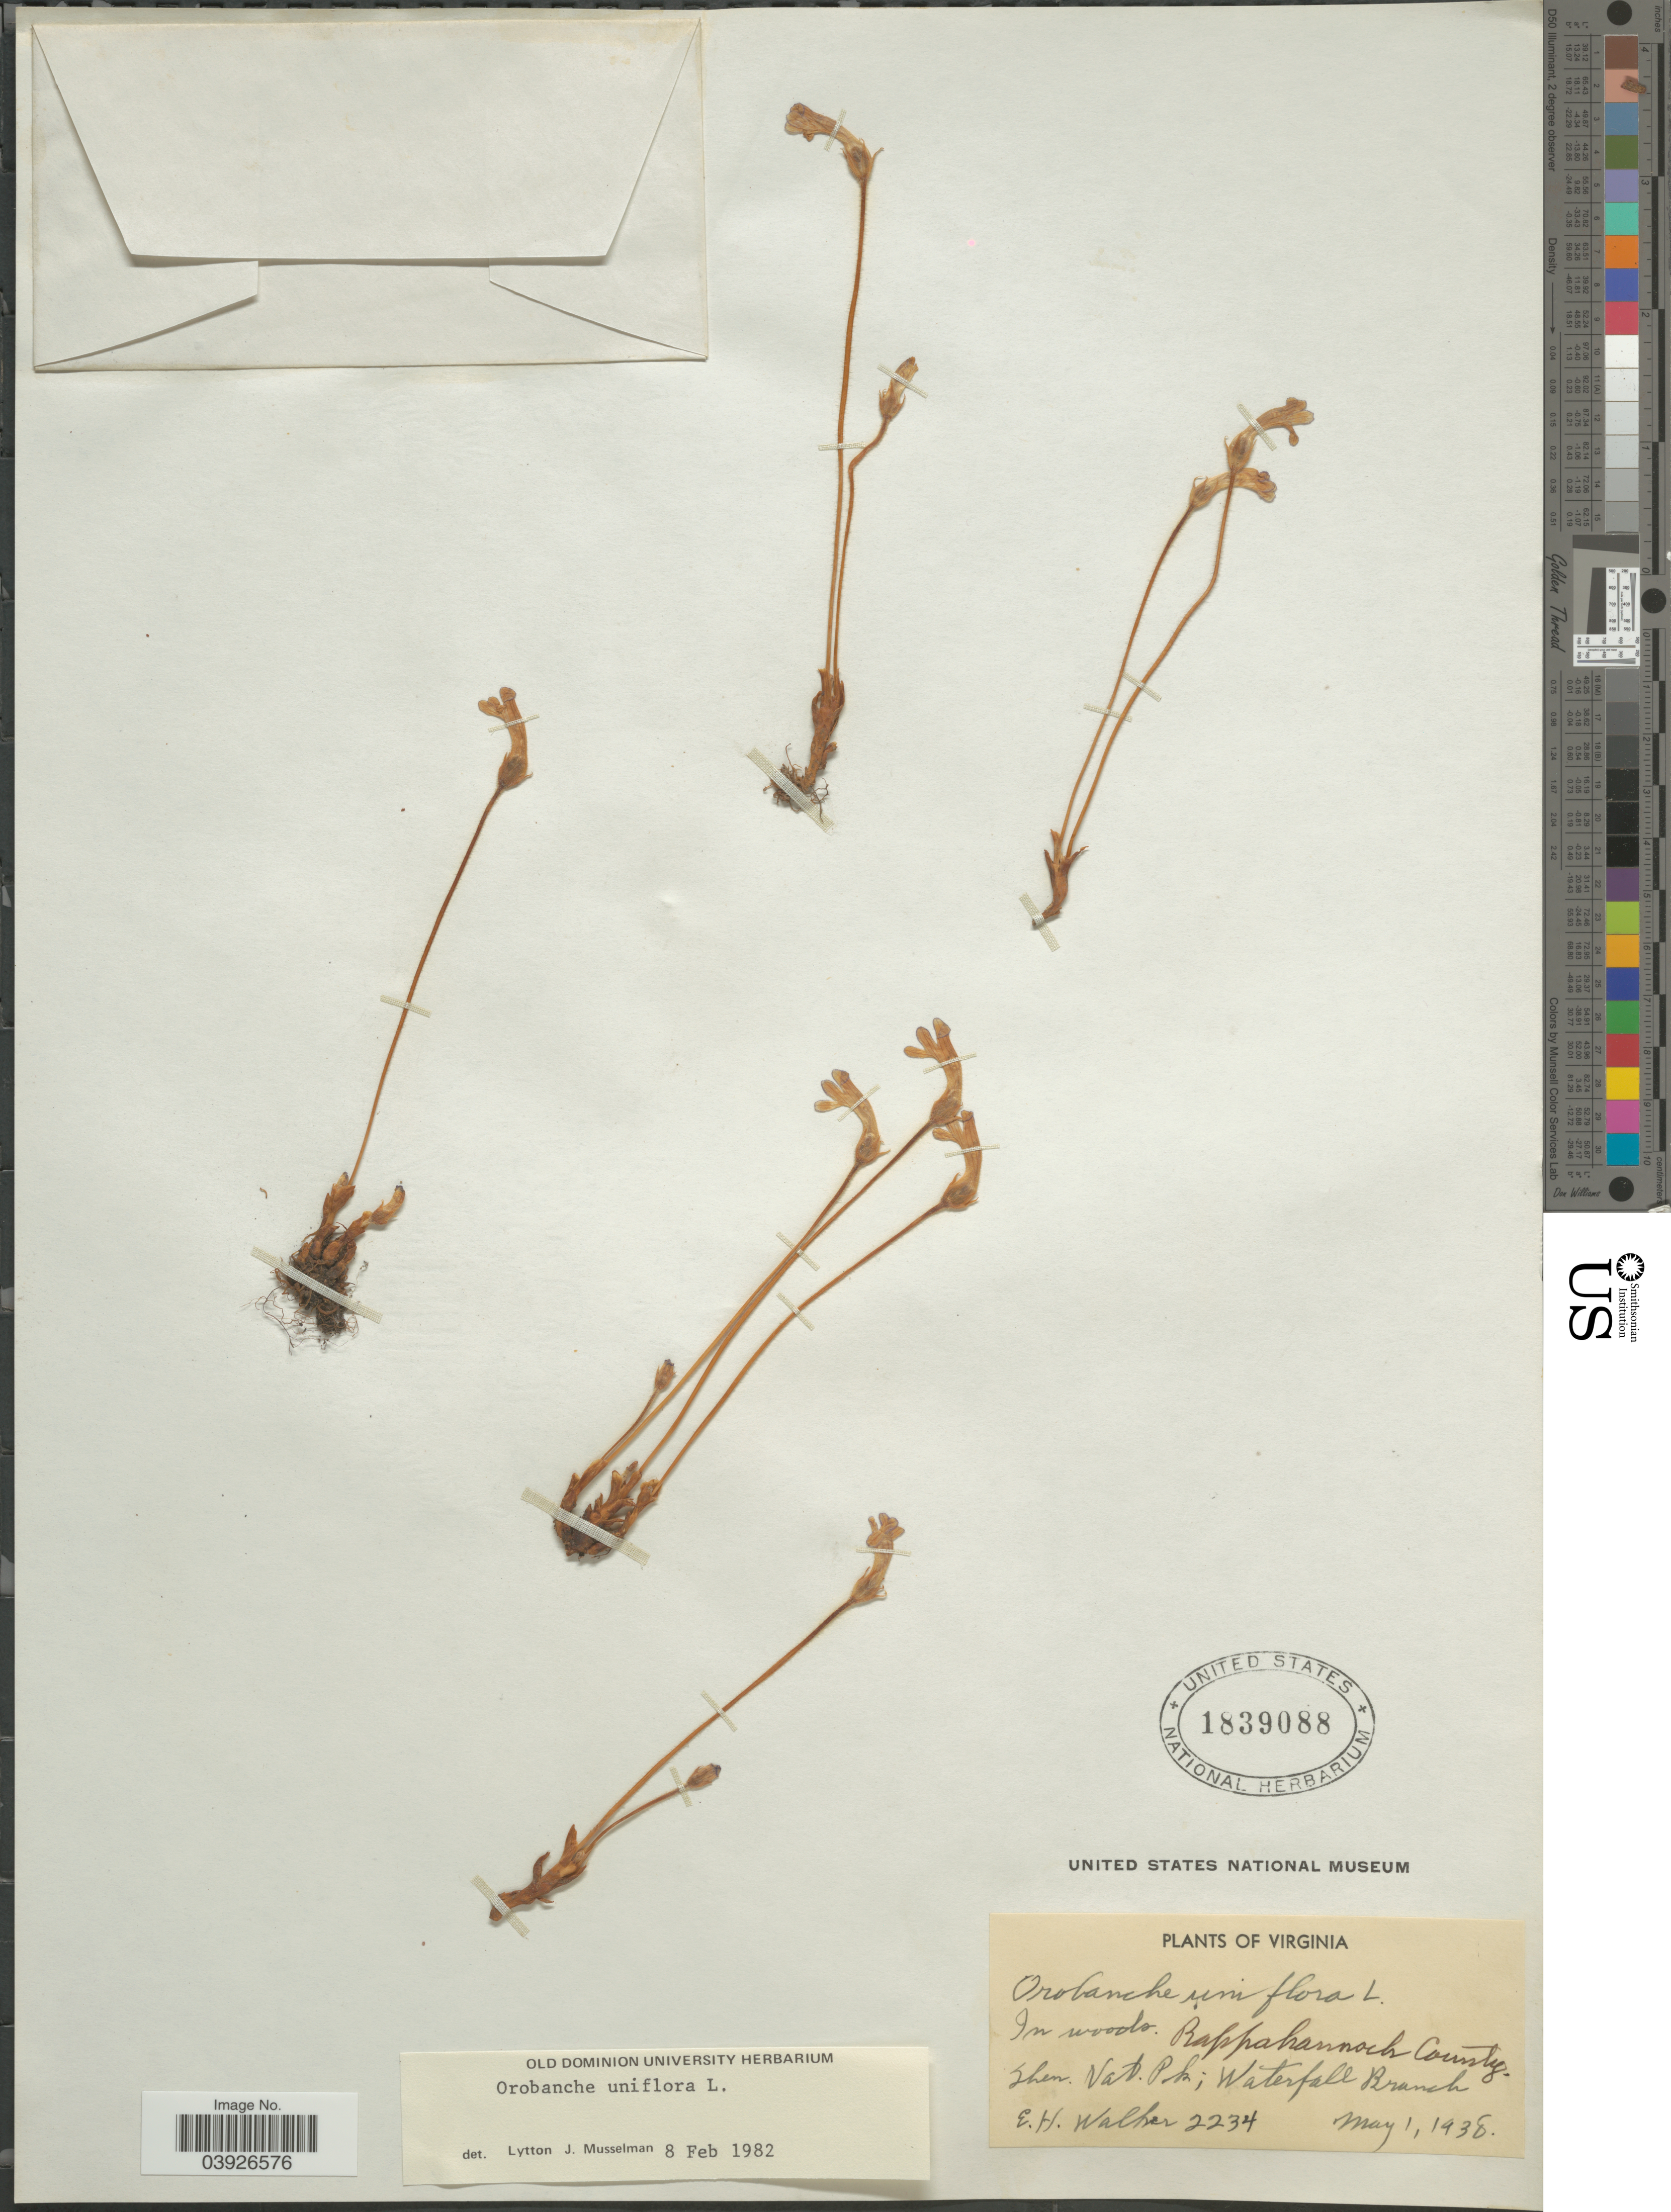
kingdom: Plantae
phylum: Tracheophyta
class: Magnoliopsida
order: Lamiales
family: Orobanchaceae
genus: Orobanche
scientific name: Orobanche uniflora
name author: L.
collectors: E. H. Walker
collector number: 2234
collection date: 1938-05-01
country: United States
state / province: Virginia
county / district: Rappahannock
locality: Shen. Nat. Pk; Waterfall Branch.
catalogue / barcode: US 1839088